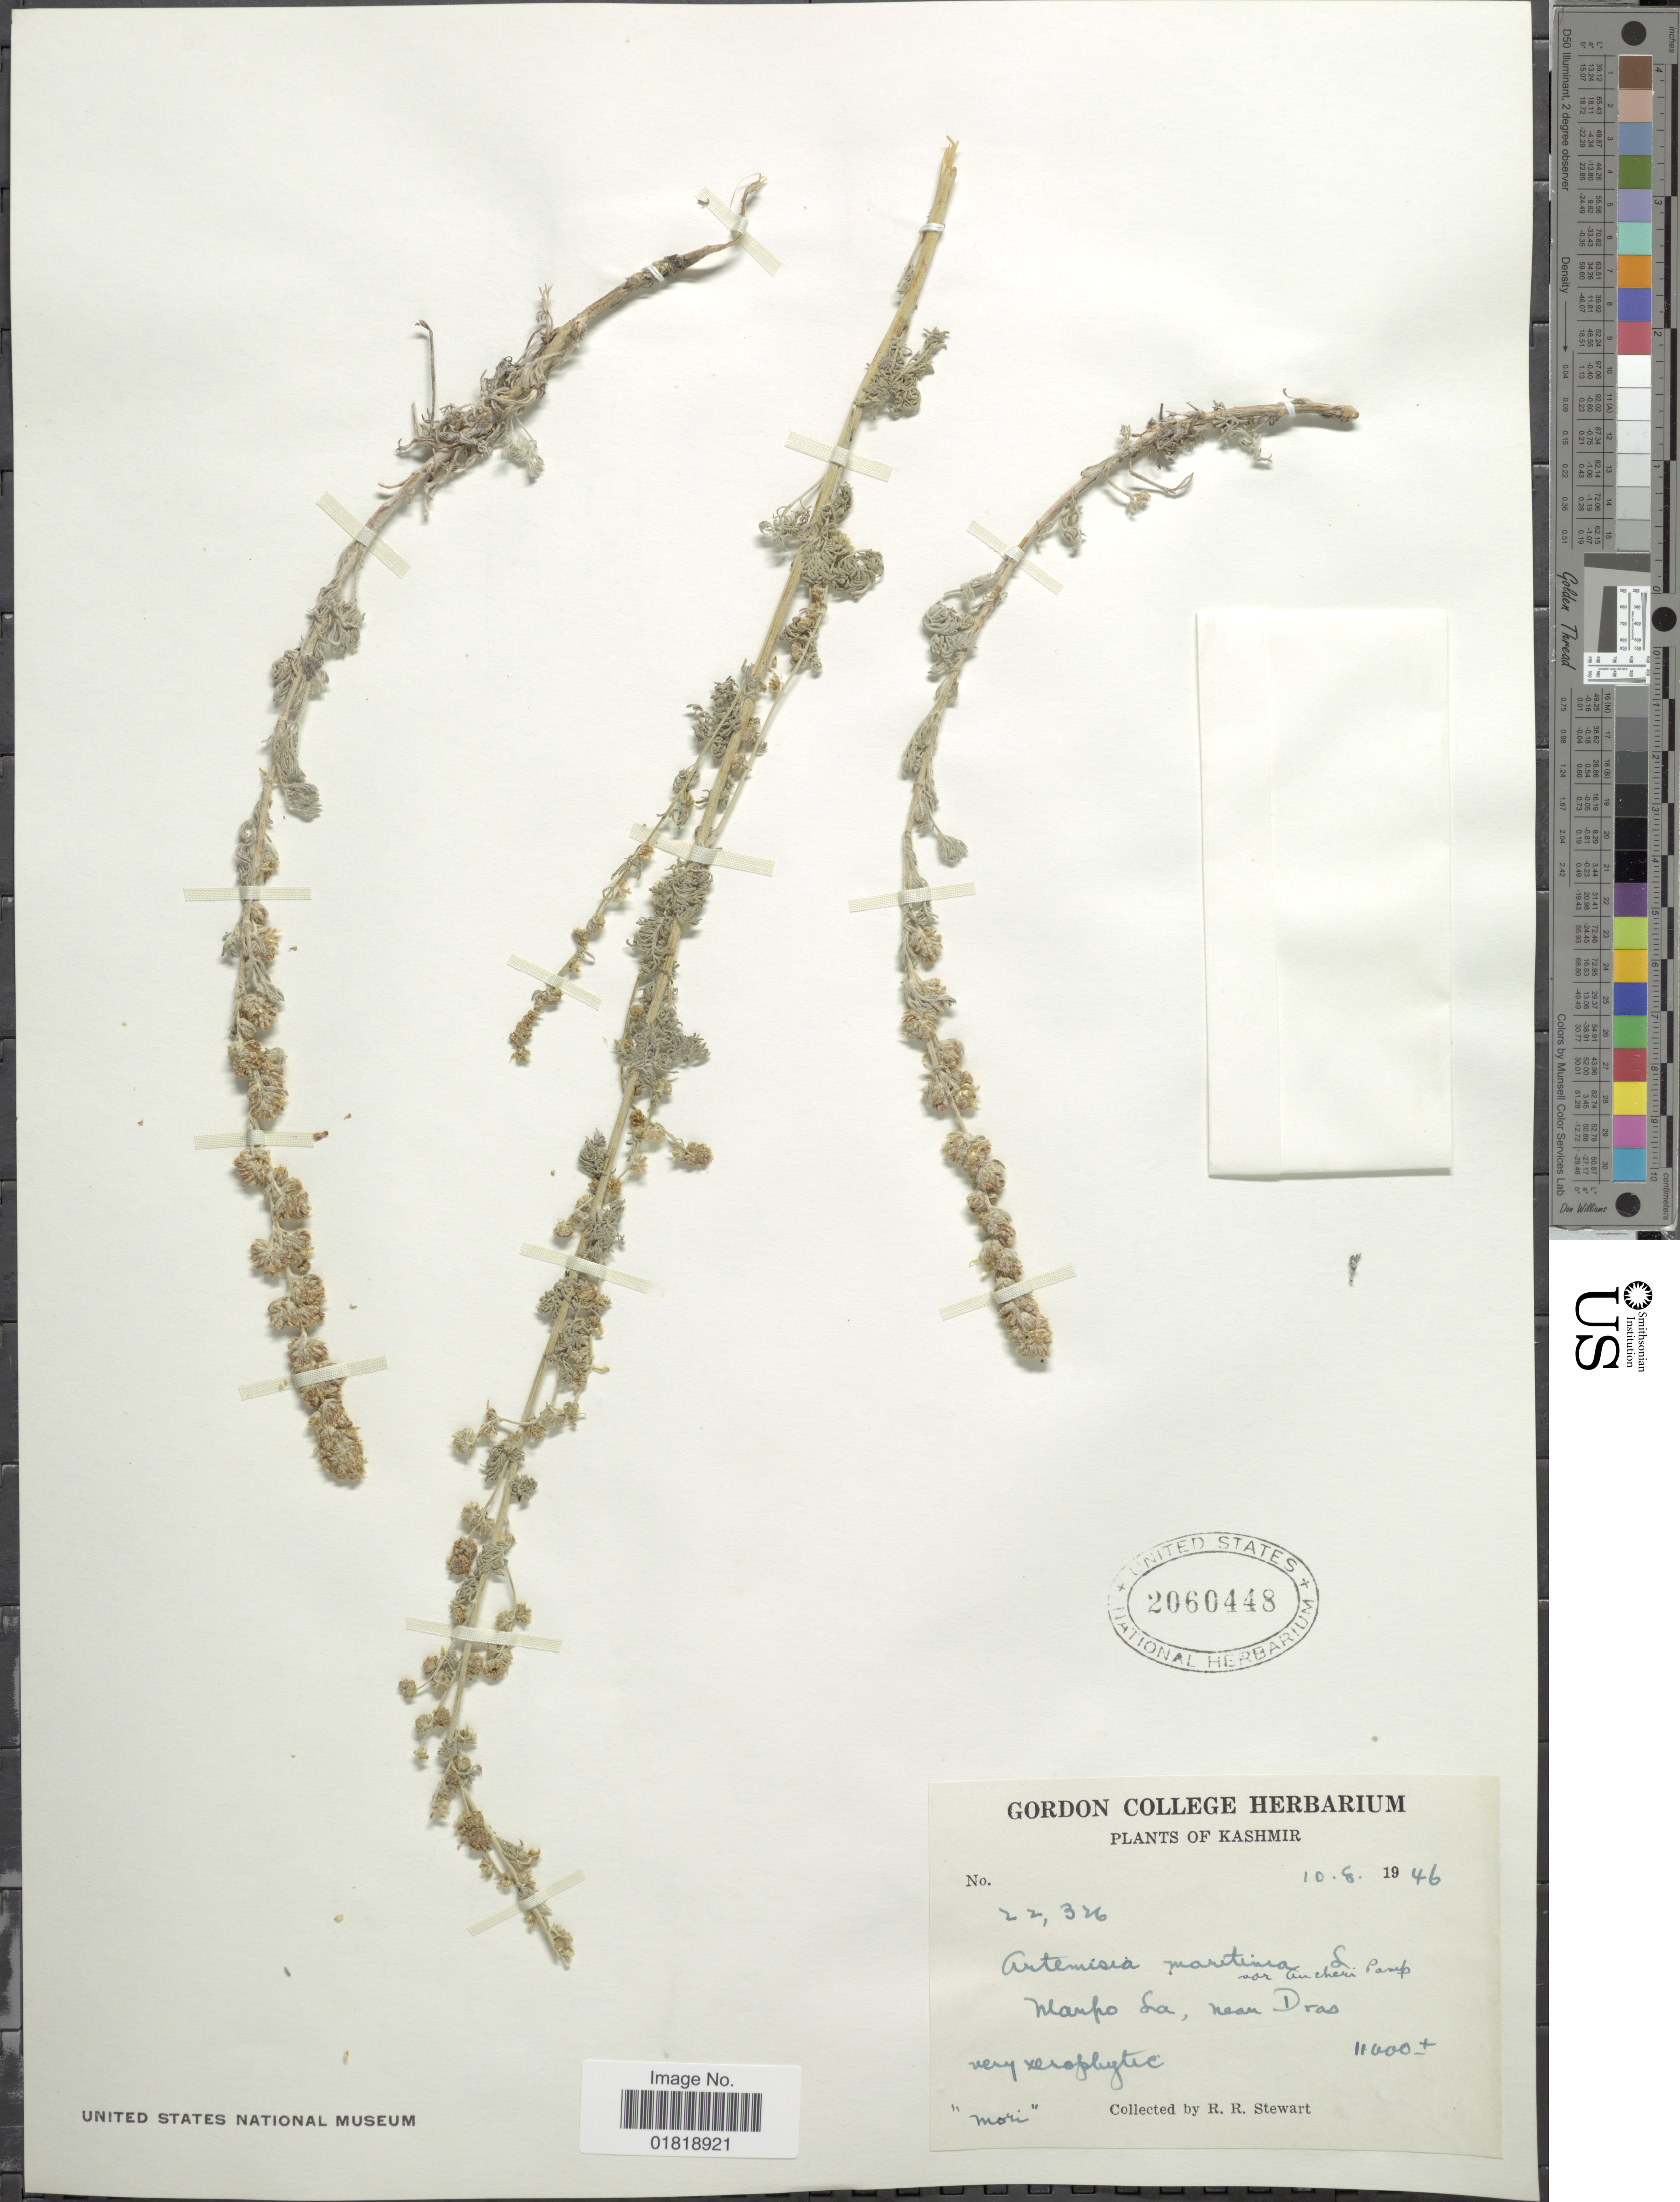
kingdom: Plantae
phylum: Tracheophyta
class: Magnoliopsida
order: Asterales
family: Asteraceae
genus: Artemisia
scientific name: Artemisia maritima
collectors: R. R. Stewart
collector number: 22326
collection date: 1946-08-10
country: India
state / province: Jammu and Kashmir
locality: Kashmir, Marpo La, near Dras.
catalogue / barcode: US 2060448